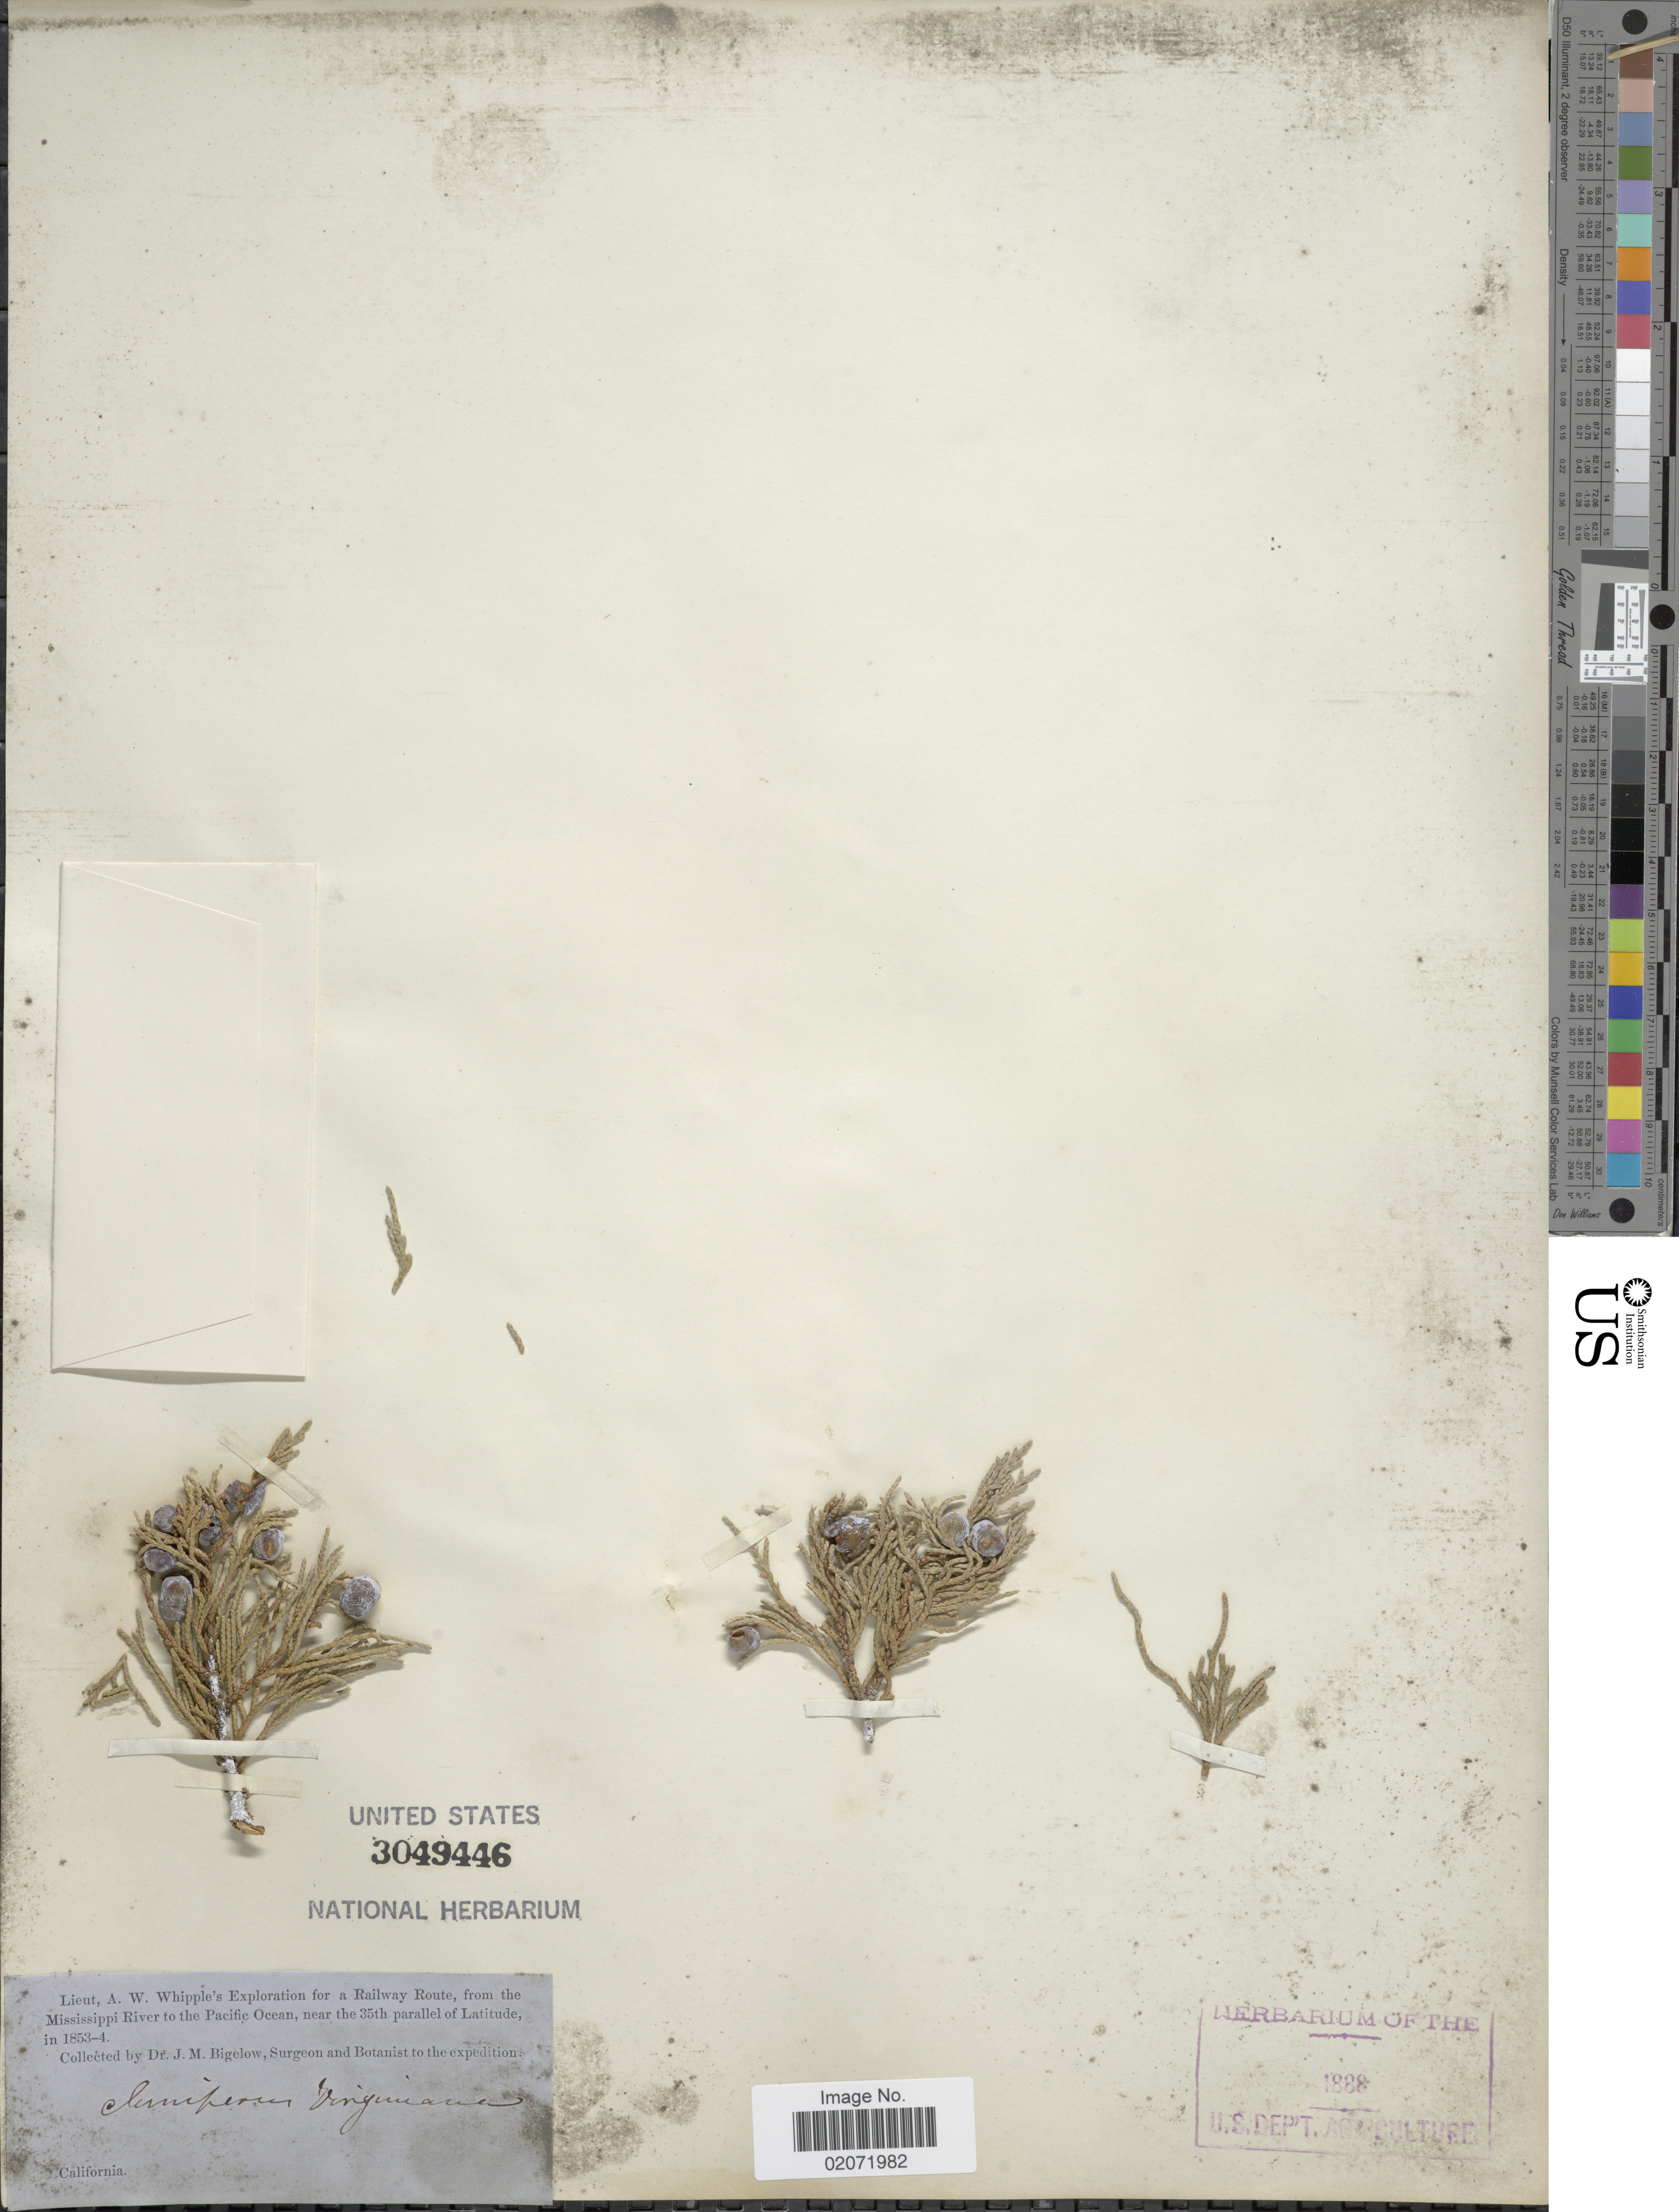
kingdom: Plantae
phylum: Tracheophyta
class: Pinopsida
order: Pinales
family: Cupressaceae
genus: Juniperus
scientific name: Juniperus virginiana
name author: L.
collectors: J. M. Bigelow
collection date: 1853/1854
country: United States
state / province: California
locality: near the 35th parallel of latitude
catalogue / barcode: US 3049446